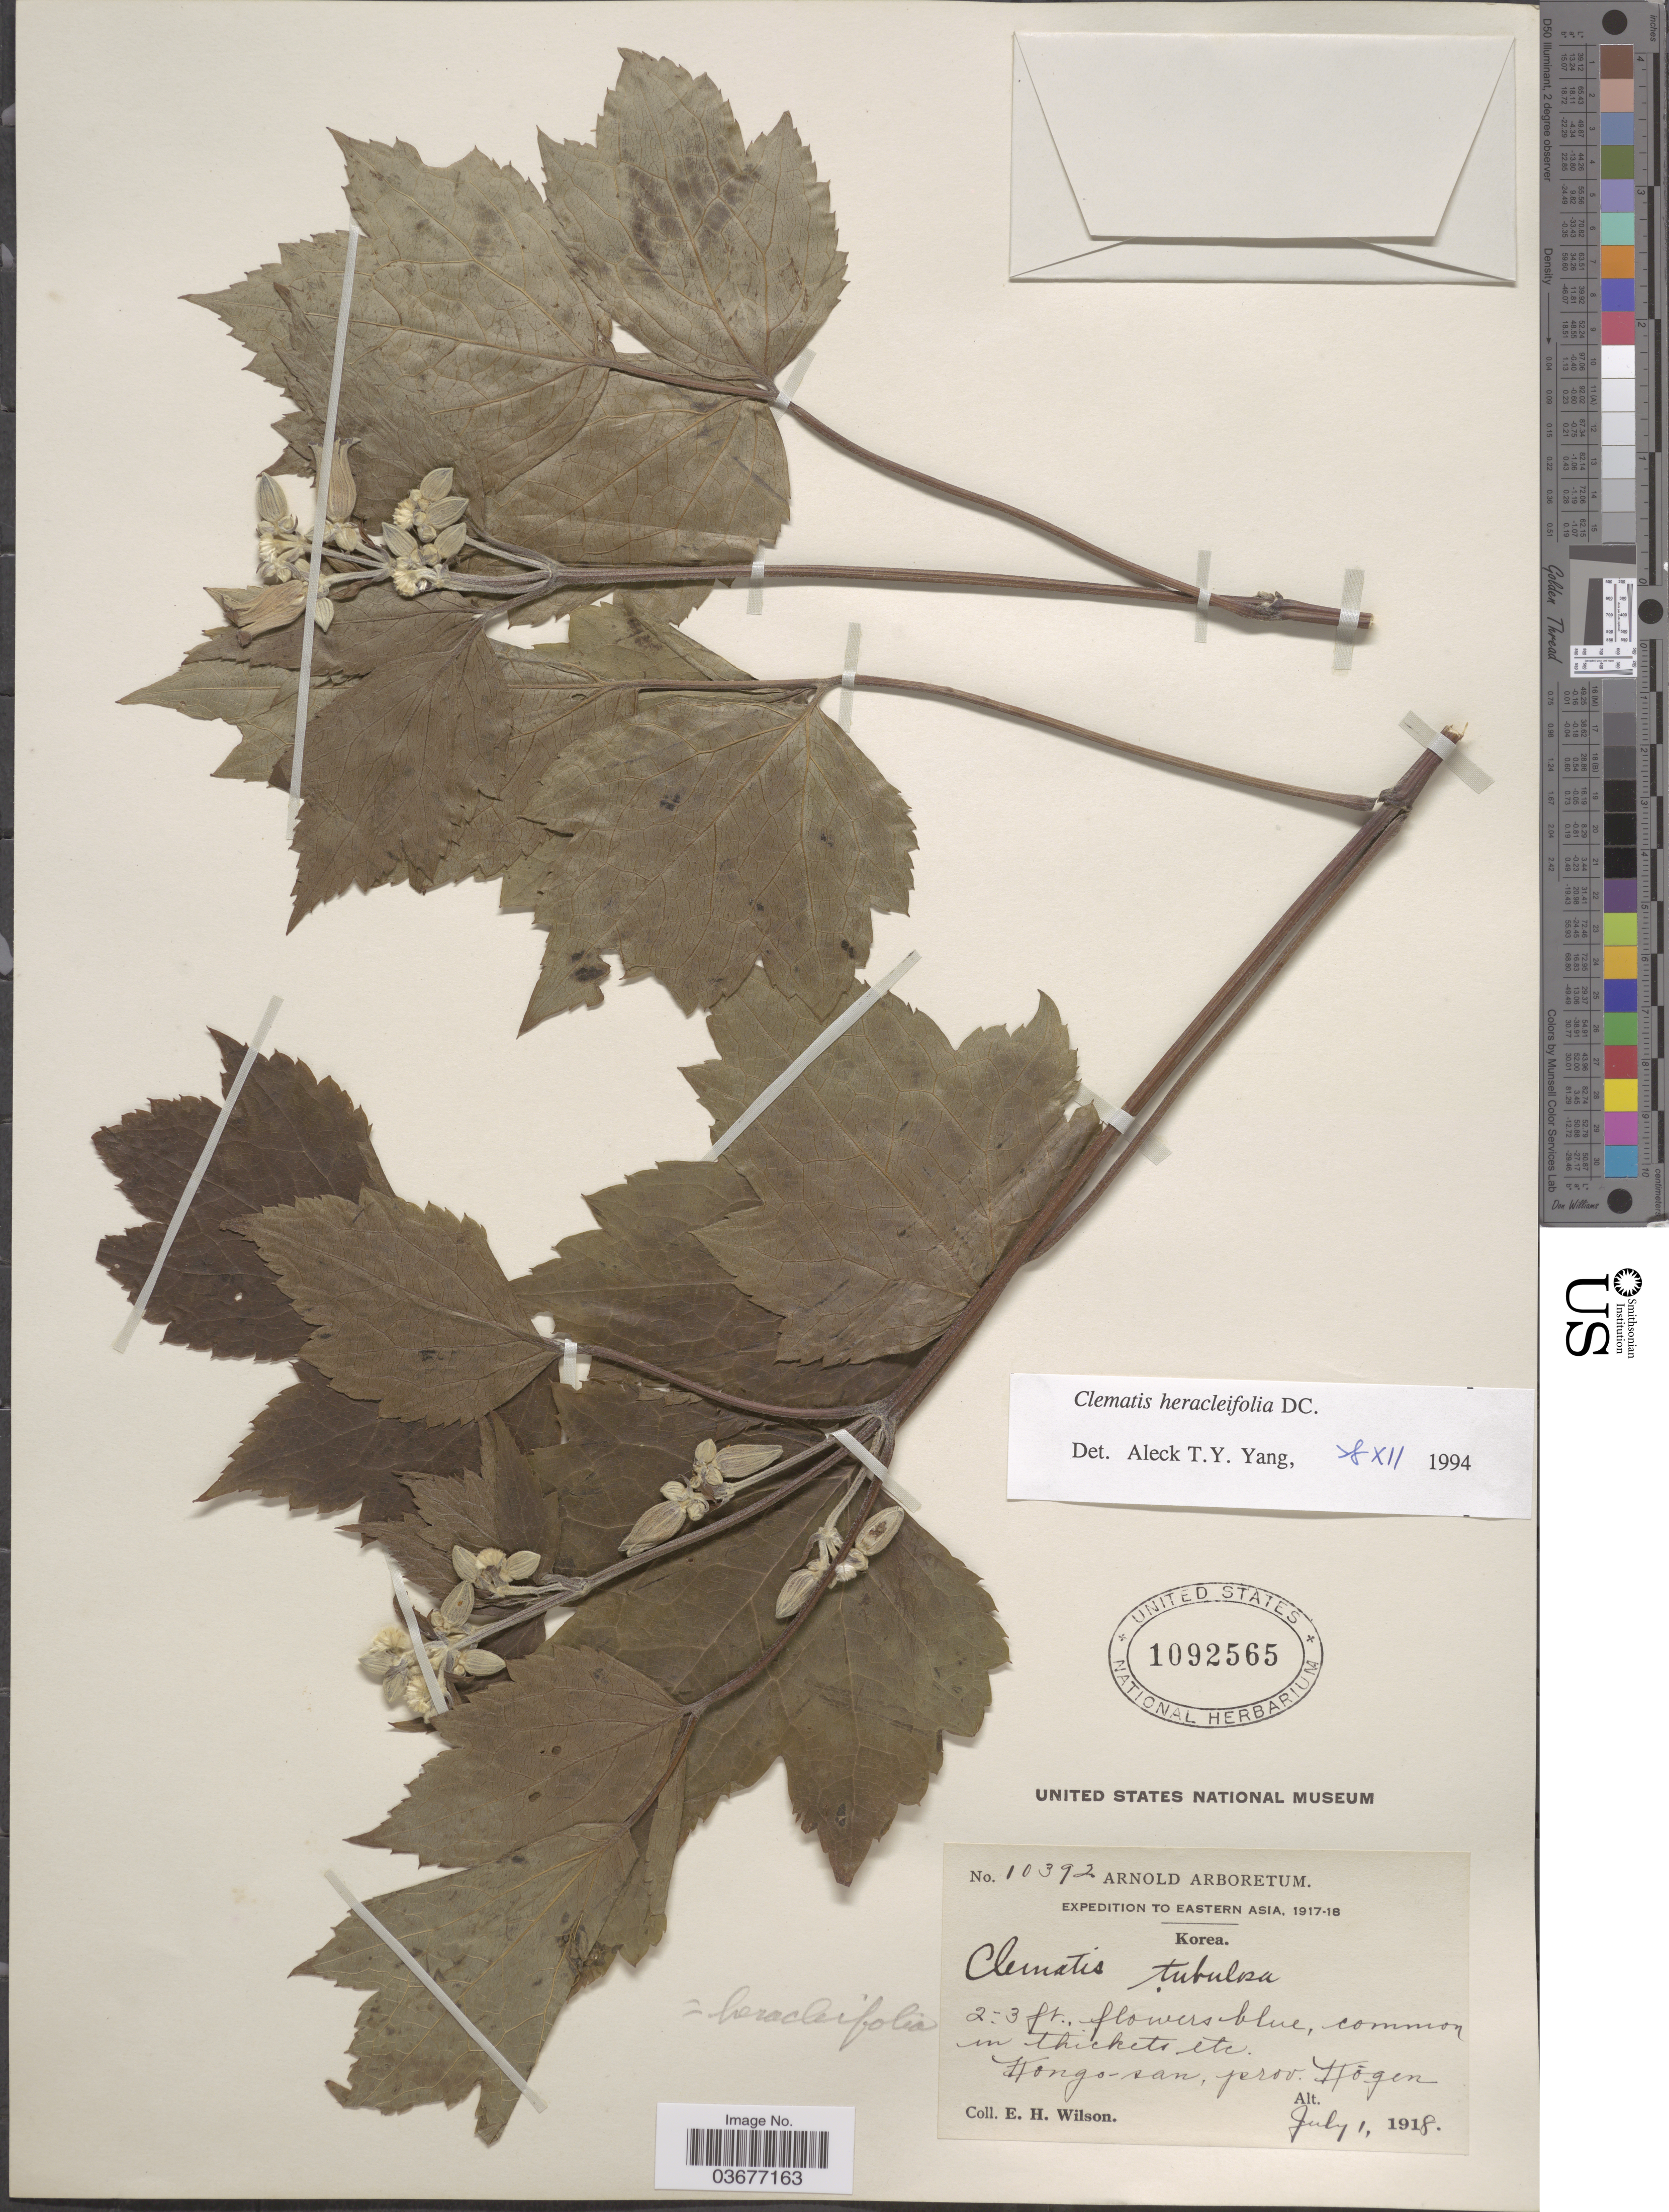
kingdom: Plantae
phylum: Tracheophyta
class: Magnoliopsida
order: Ranunculales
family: Ranunculaceae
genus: Clematis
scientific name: Clematis heracleifolia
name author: DC.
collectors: E. Wilson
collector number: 10392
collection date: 1918-07-01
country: North Korea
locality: Eastern Asia. Korea. Hongo-san, prov. Kogen.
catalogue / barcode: US 1092565